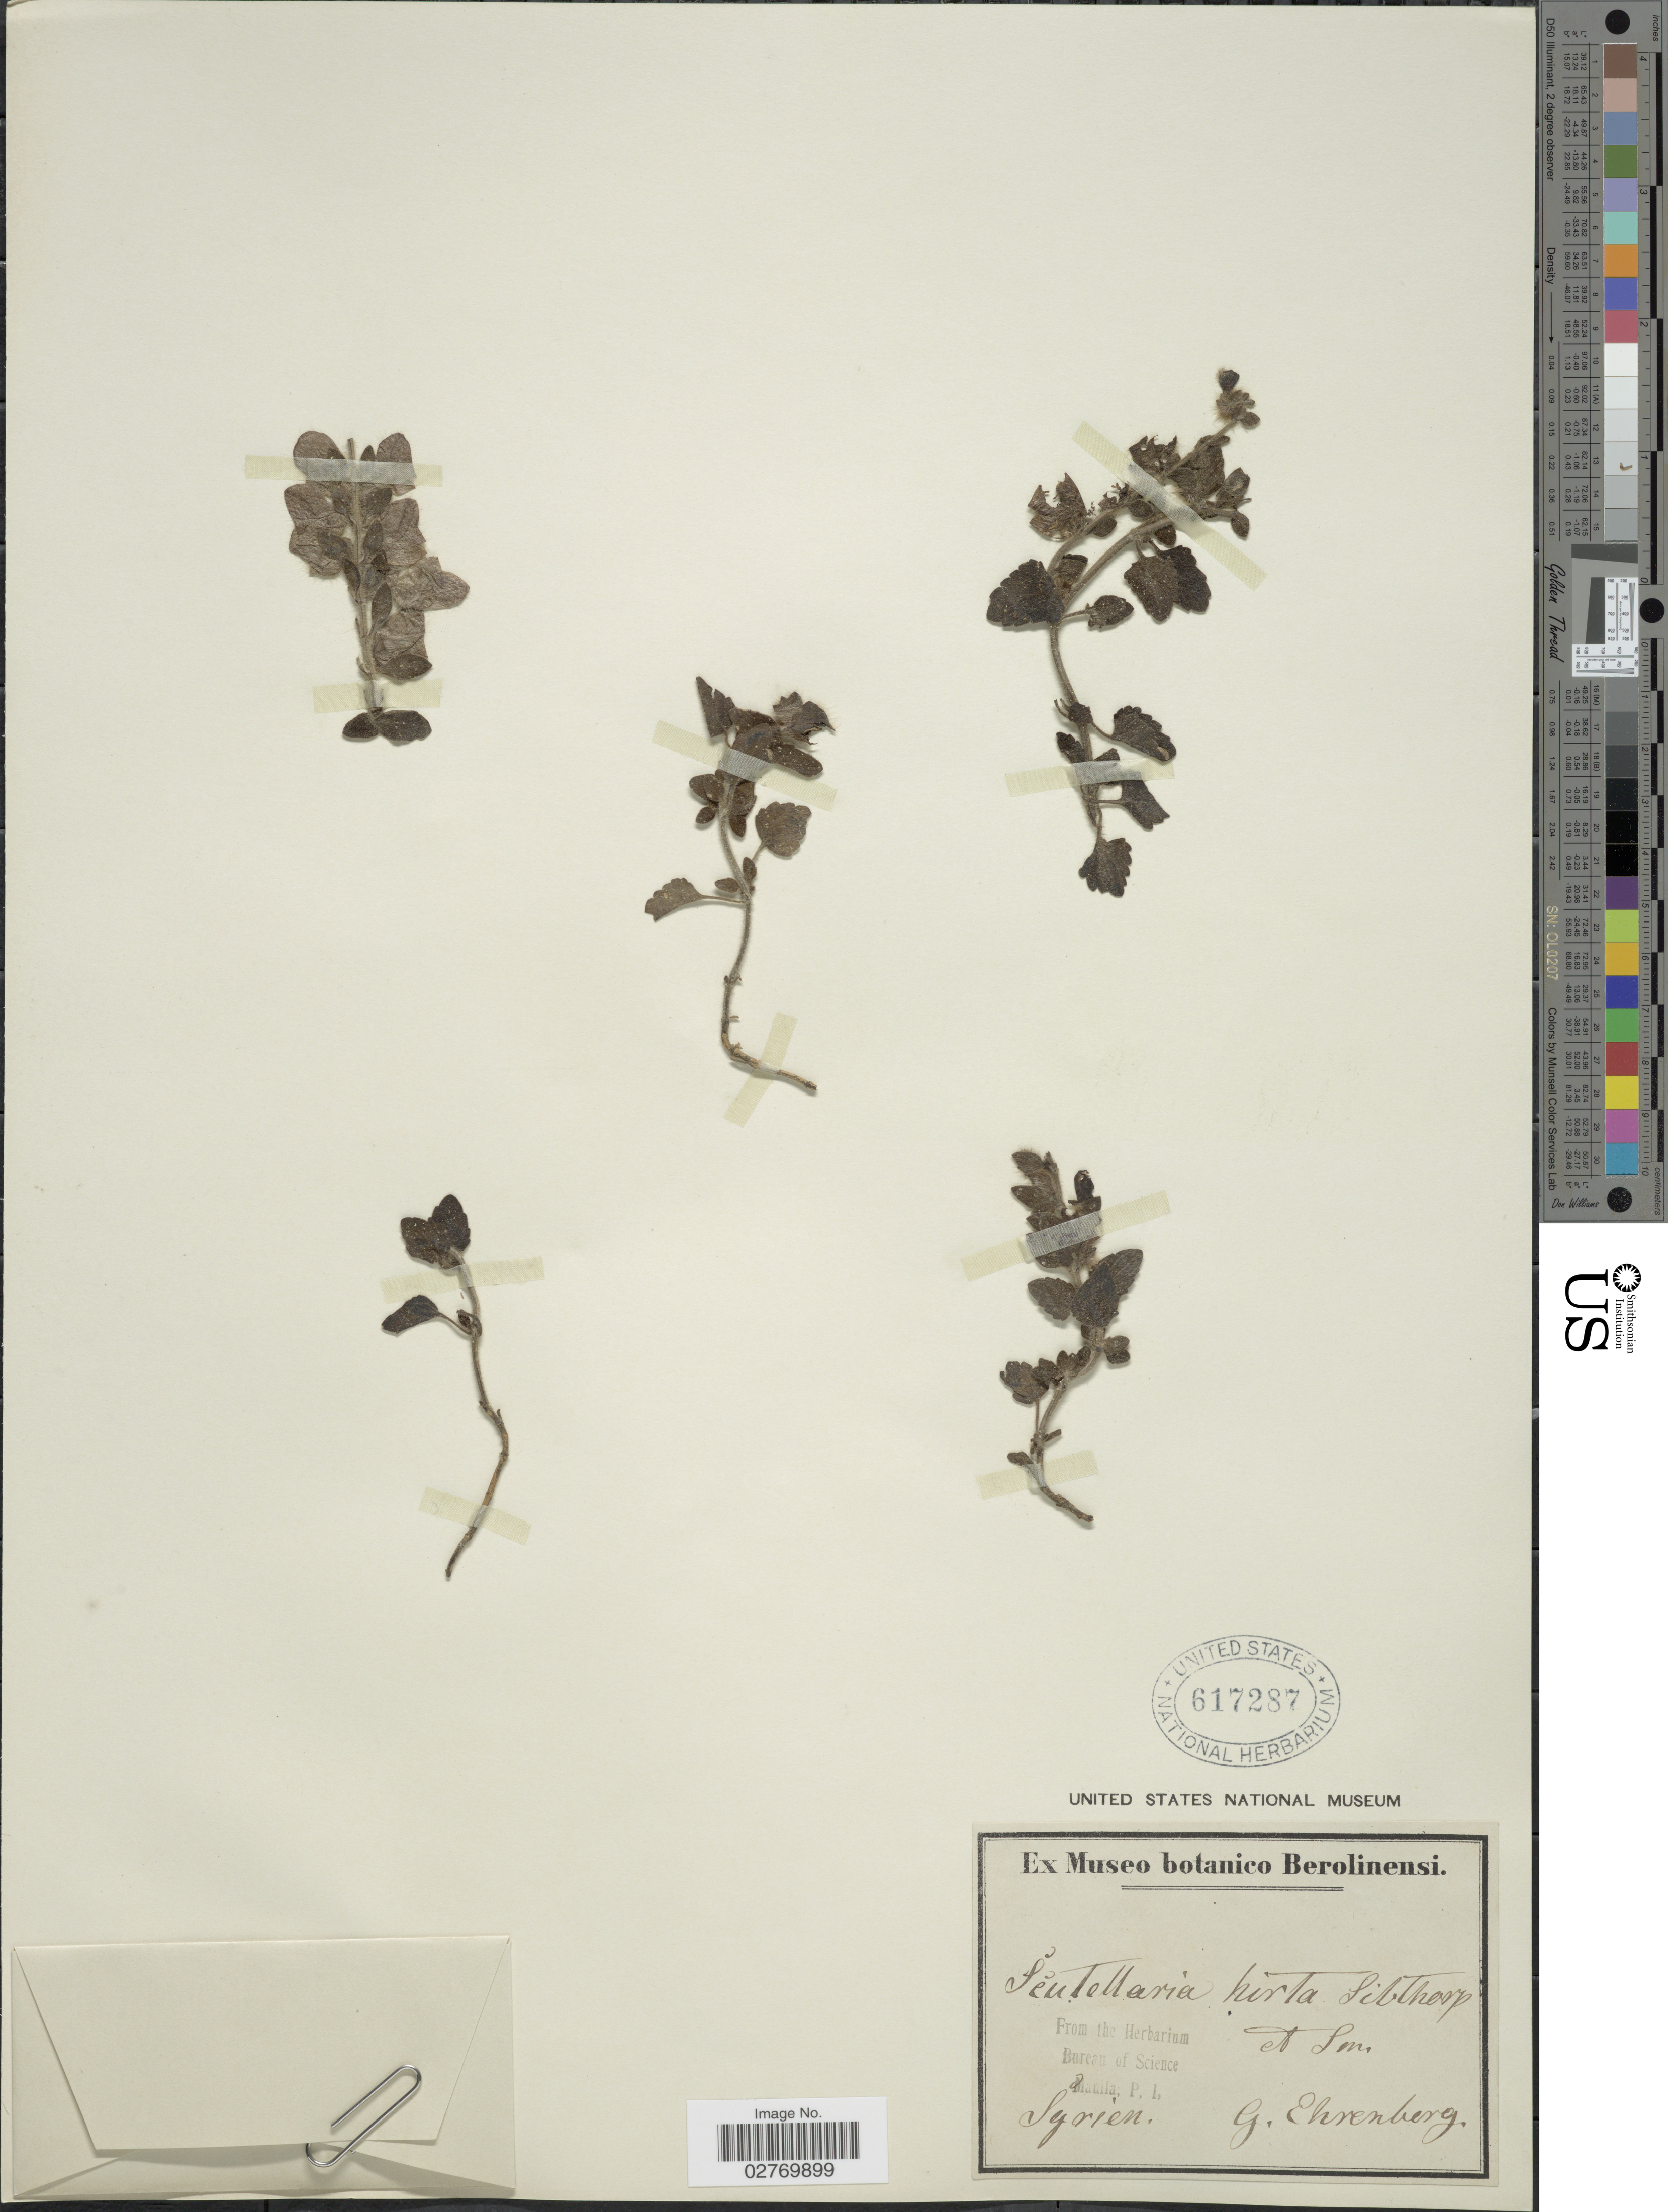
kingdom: Plantae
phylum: Tracheophyta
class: Magnoliopsida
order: Lamiales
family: Lamiaceae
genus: Scutellaria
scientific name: Scutellaria hirta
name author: Sm.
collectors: G. Ehrenberg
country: Syria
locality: Syrien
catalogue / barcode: US 617287